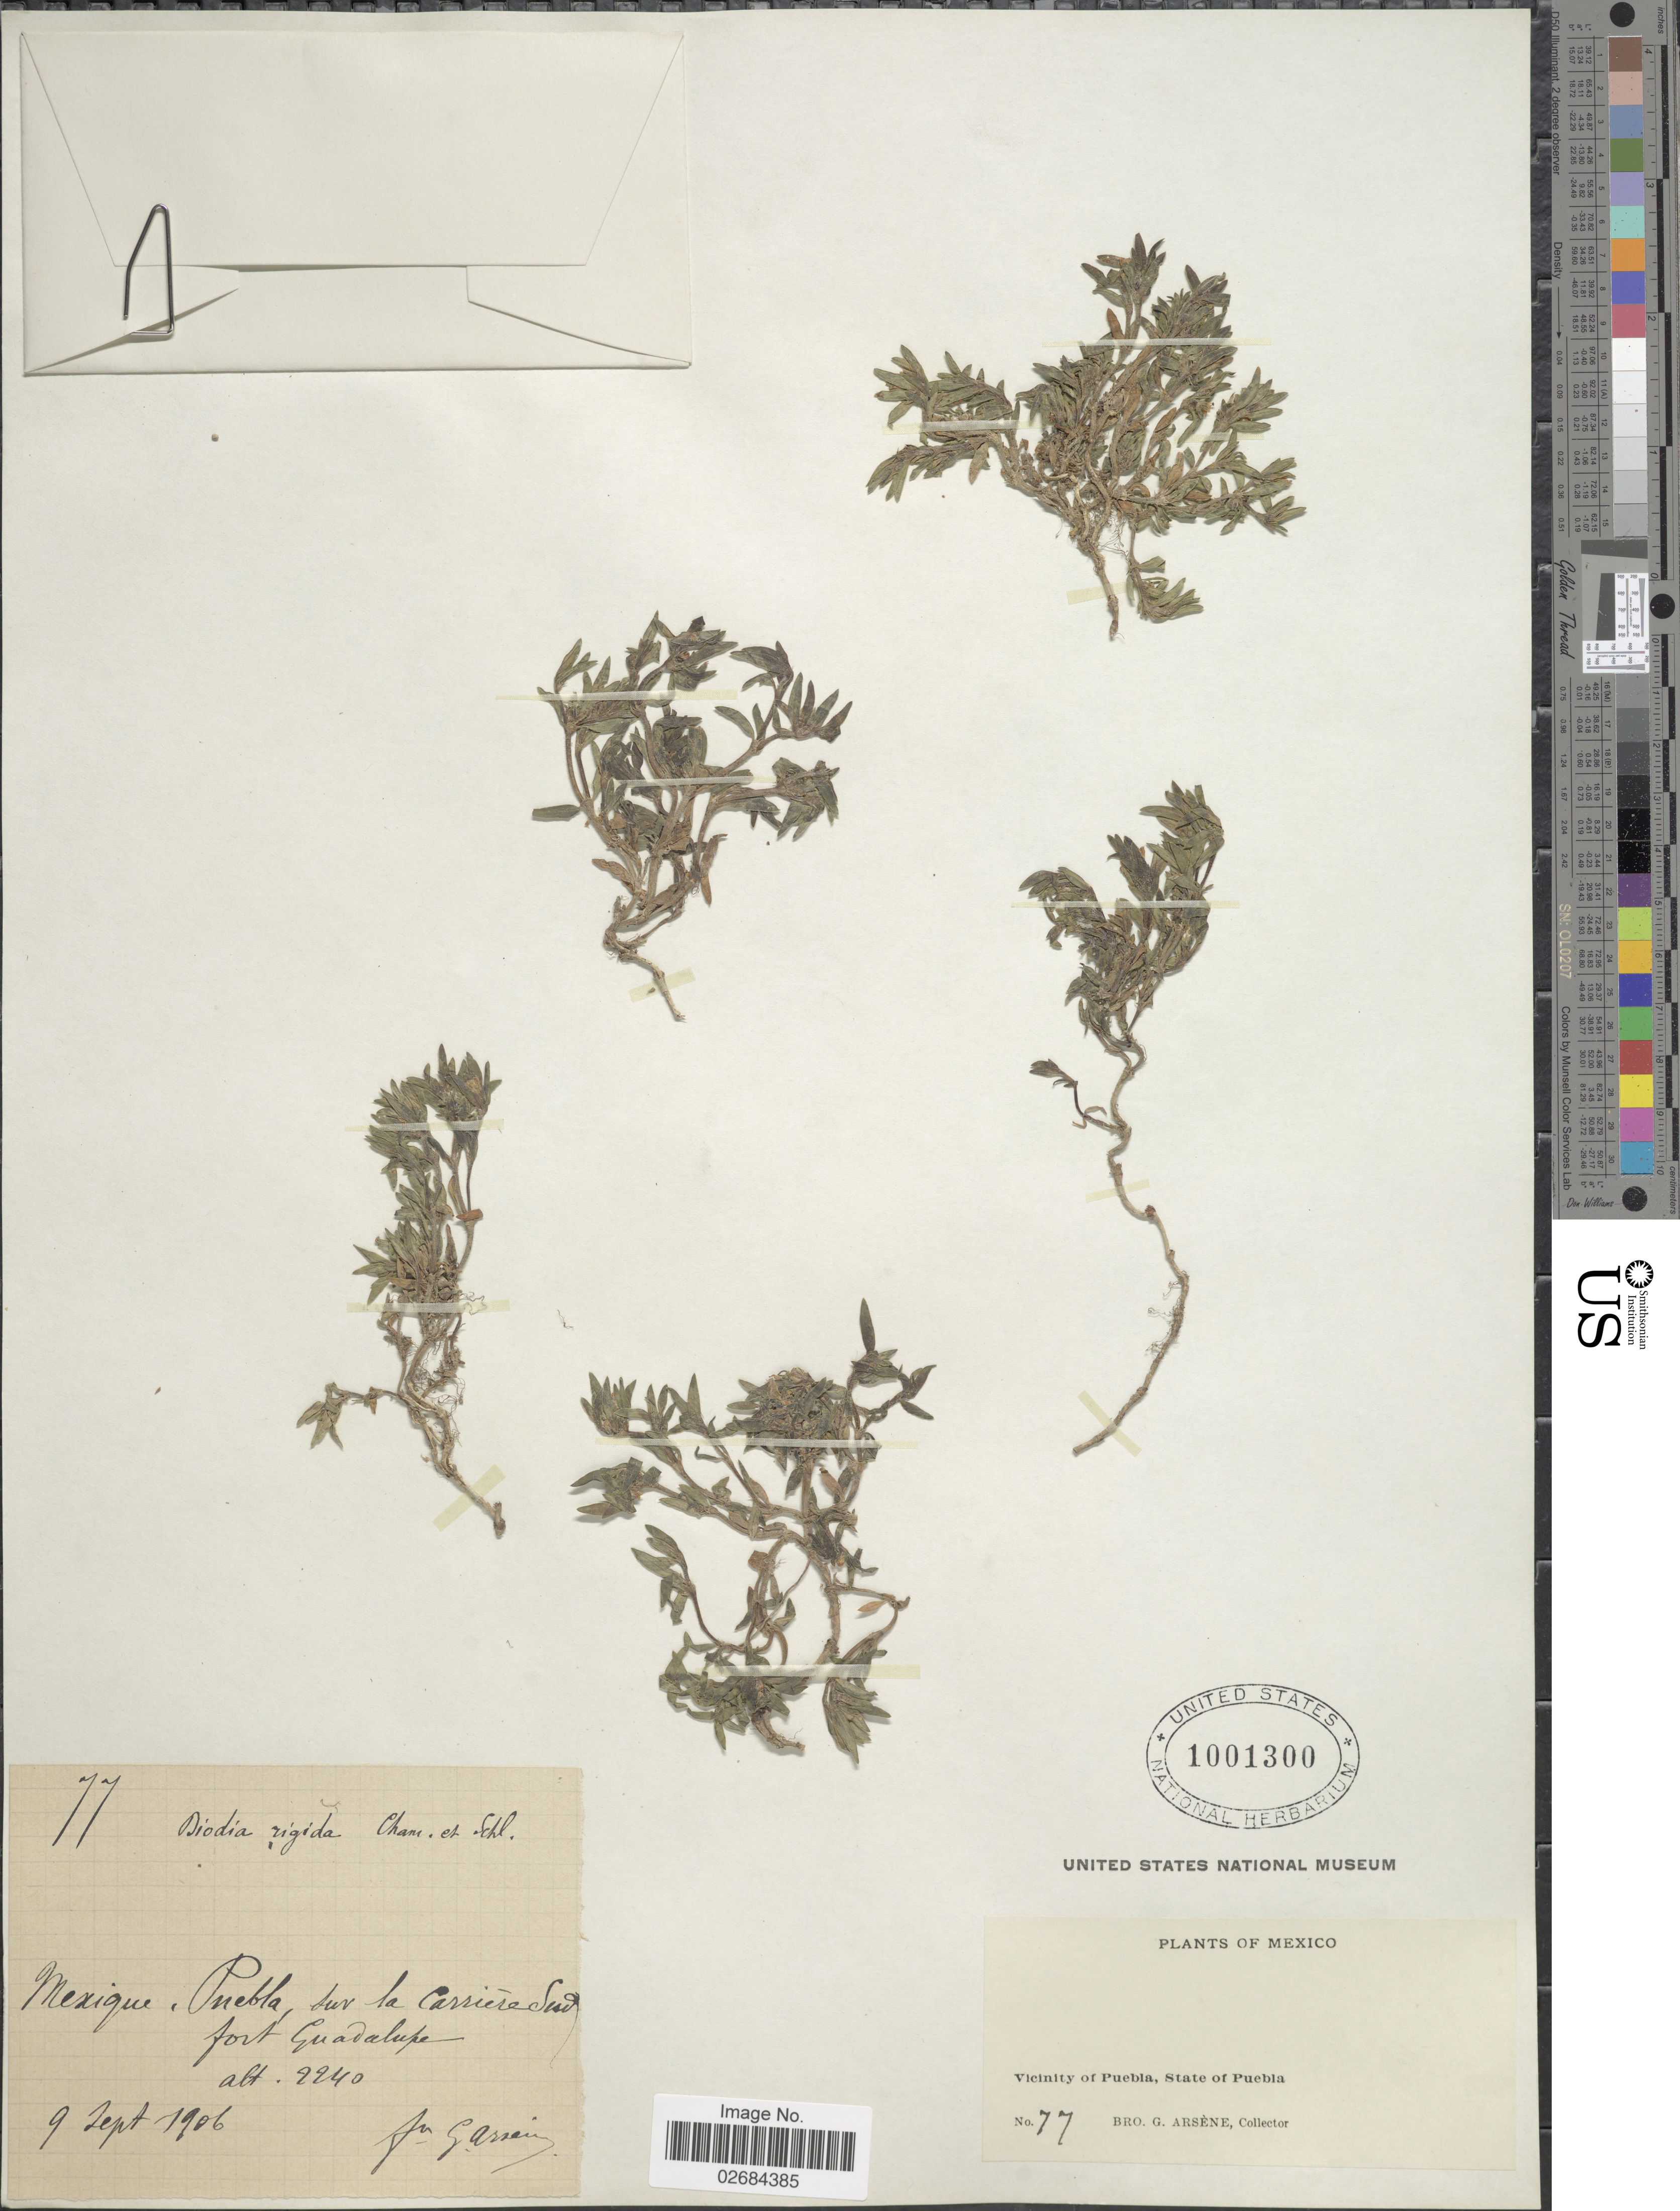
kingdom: Plantae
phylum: Tracheophyta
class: Magnoliopsida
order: Gentianales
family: Rubiaceae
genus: Diodia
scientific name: Diodia rigida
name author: Cham. & Schltdl.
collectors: Bro. G. Arsène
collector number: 77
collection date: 1906-09-09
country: Mexico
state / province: Puebla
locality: Sur la carriére sud Fort Guadalupe [southern quarry, Fort Guadalupe] - Vicinity of Puebla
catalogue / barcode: US 1001300